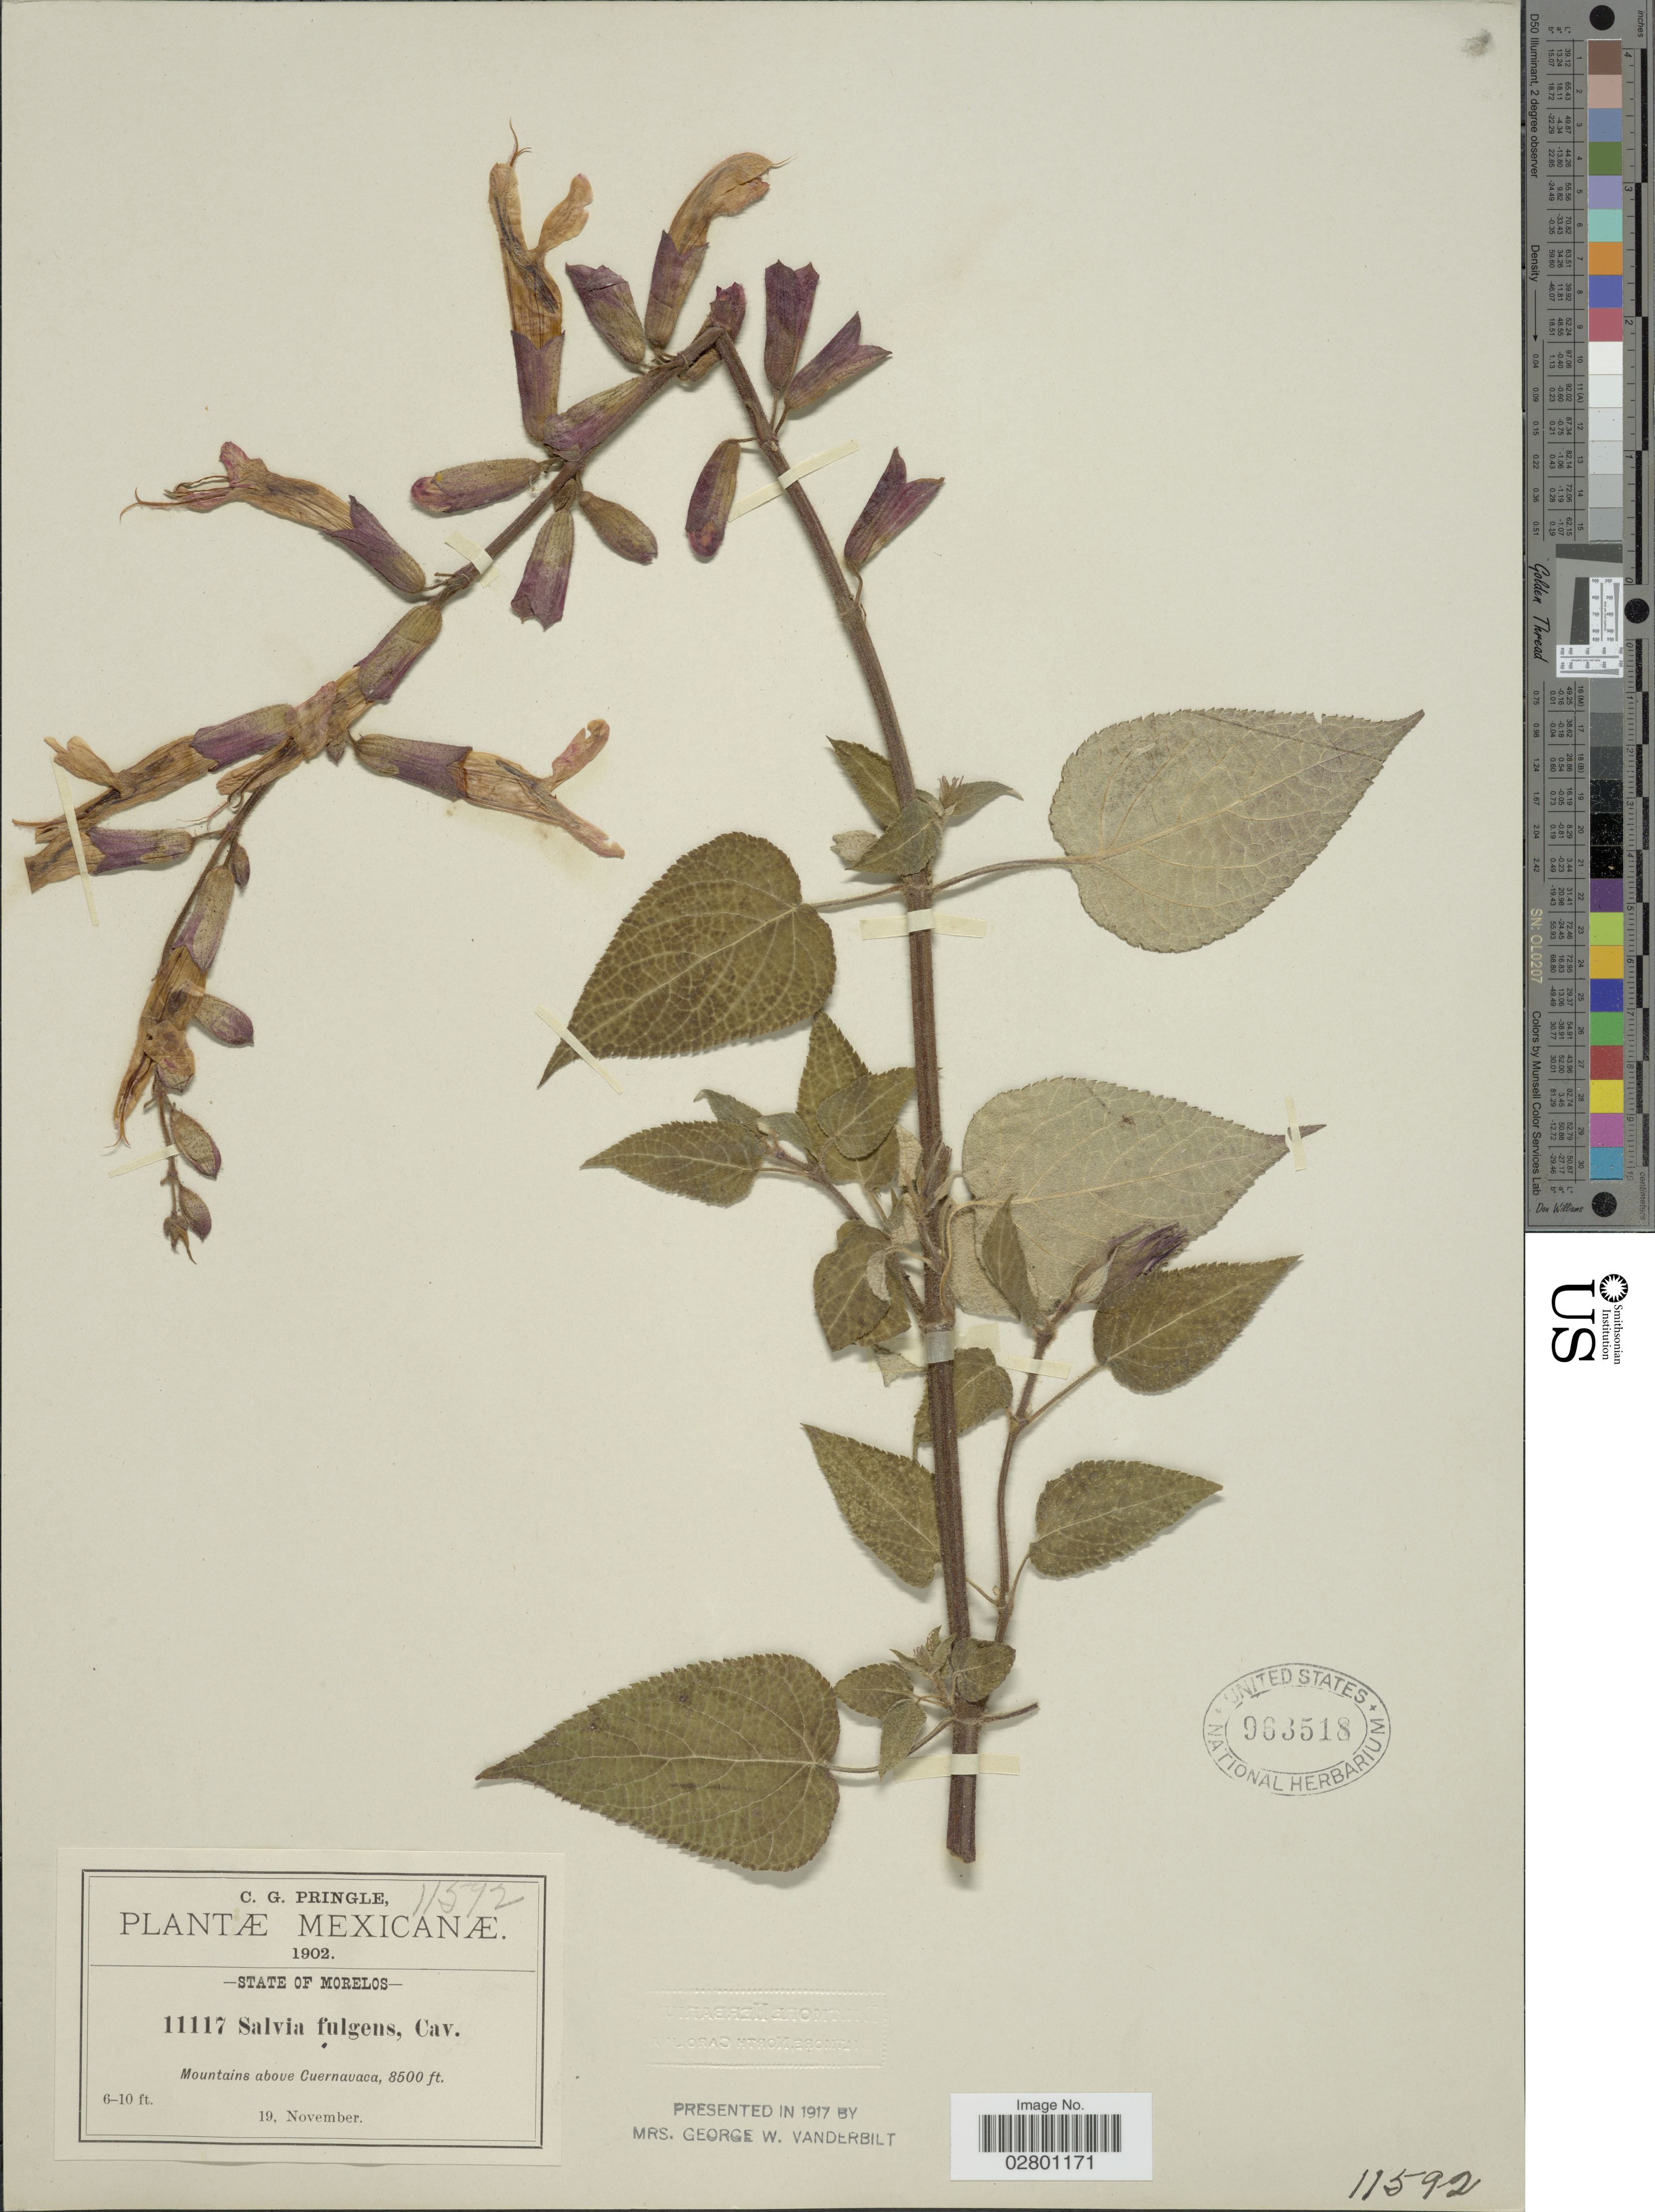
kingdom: Plantae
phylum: Tracheophyta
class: Magnoliopsida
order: Lamiales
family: Lamiaceae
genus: Salvia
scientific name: Salvia fulgens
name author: Cav.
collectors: C. G. Pringle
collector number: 11117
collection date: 1902-11-19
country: Mexico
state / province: Morelos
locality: Mountains above Cuernavaca.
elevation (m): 2591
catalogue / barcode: US 963518